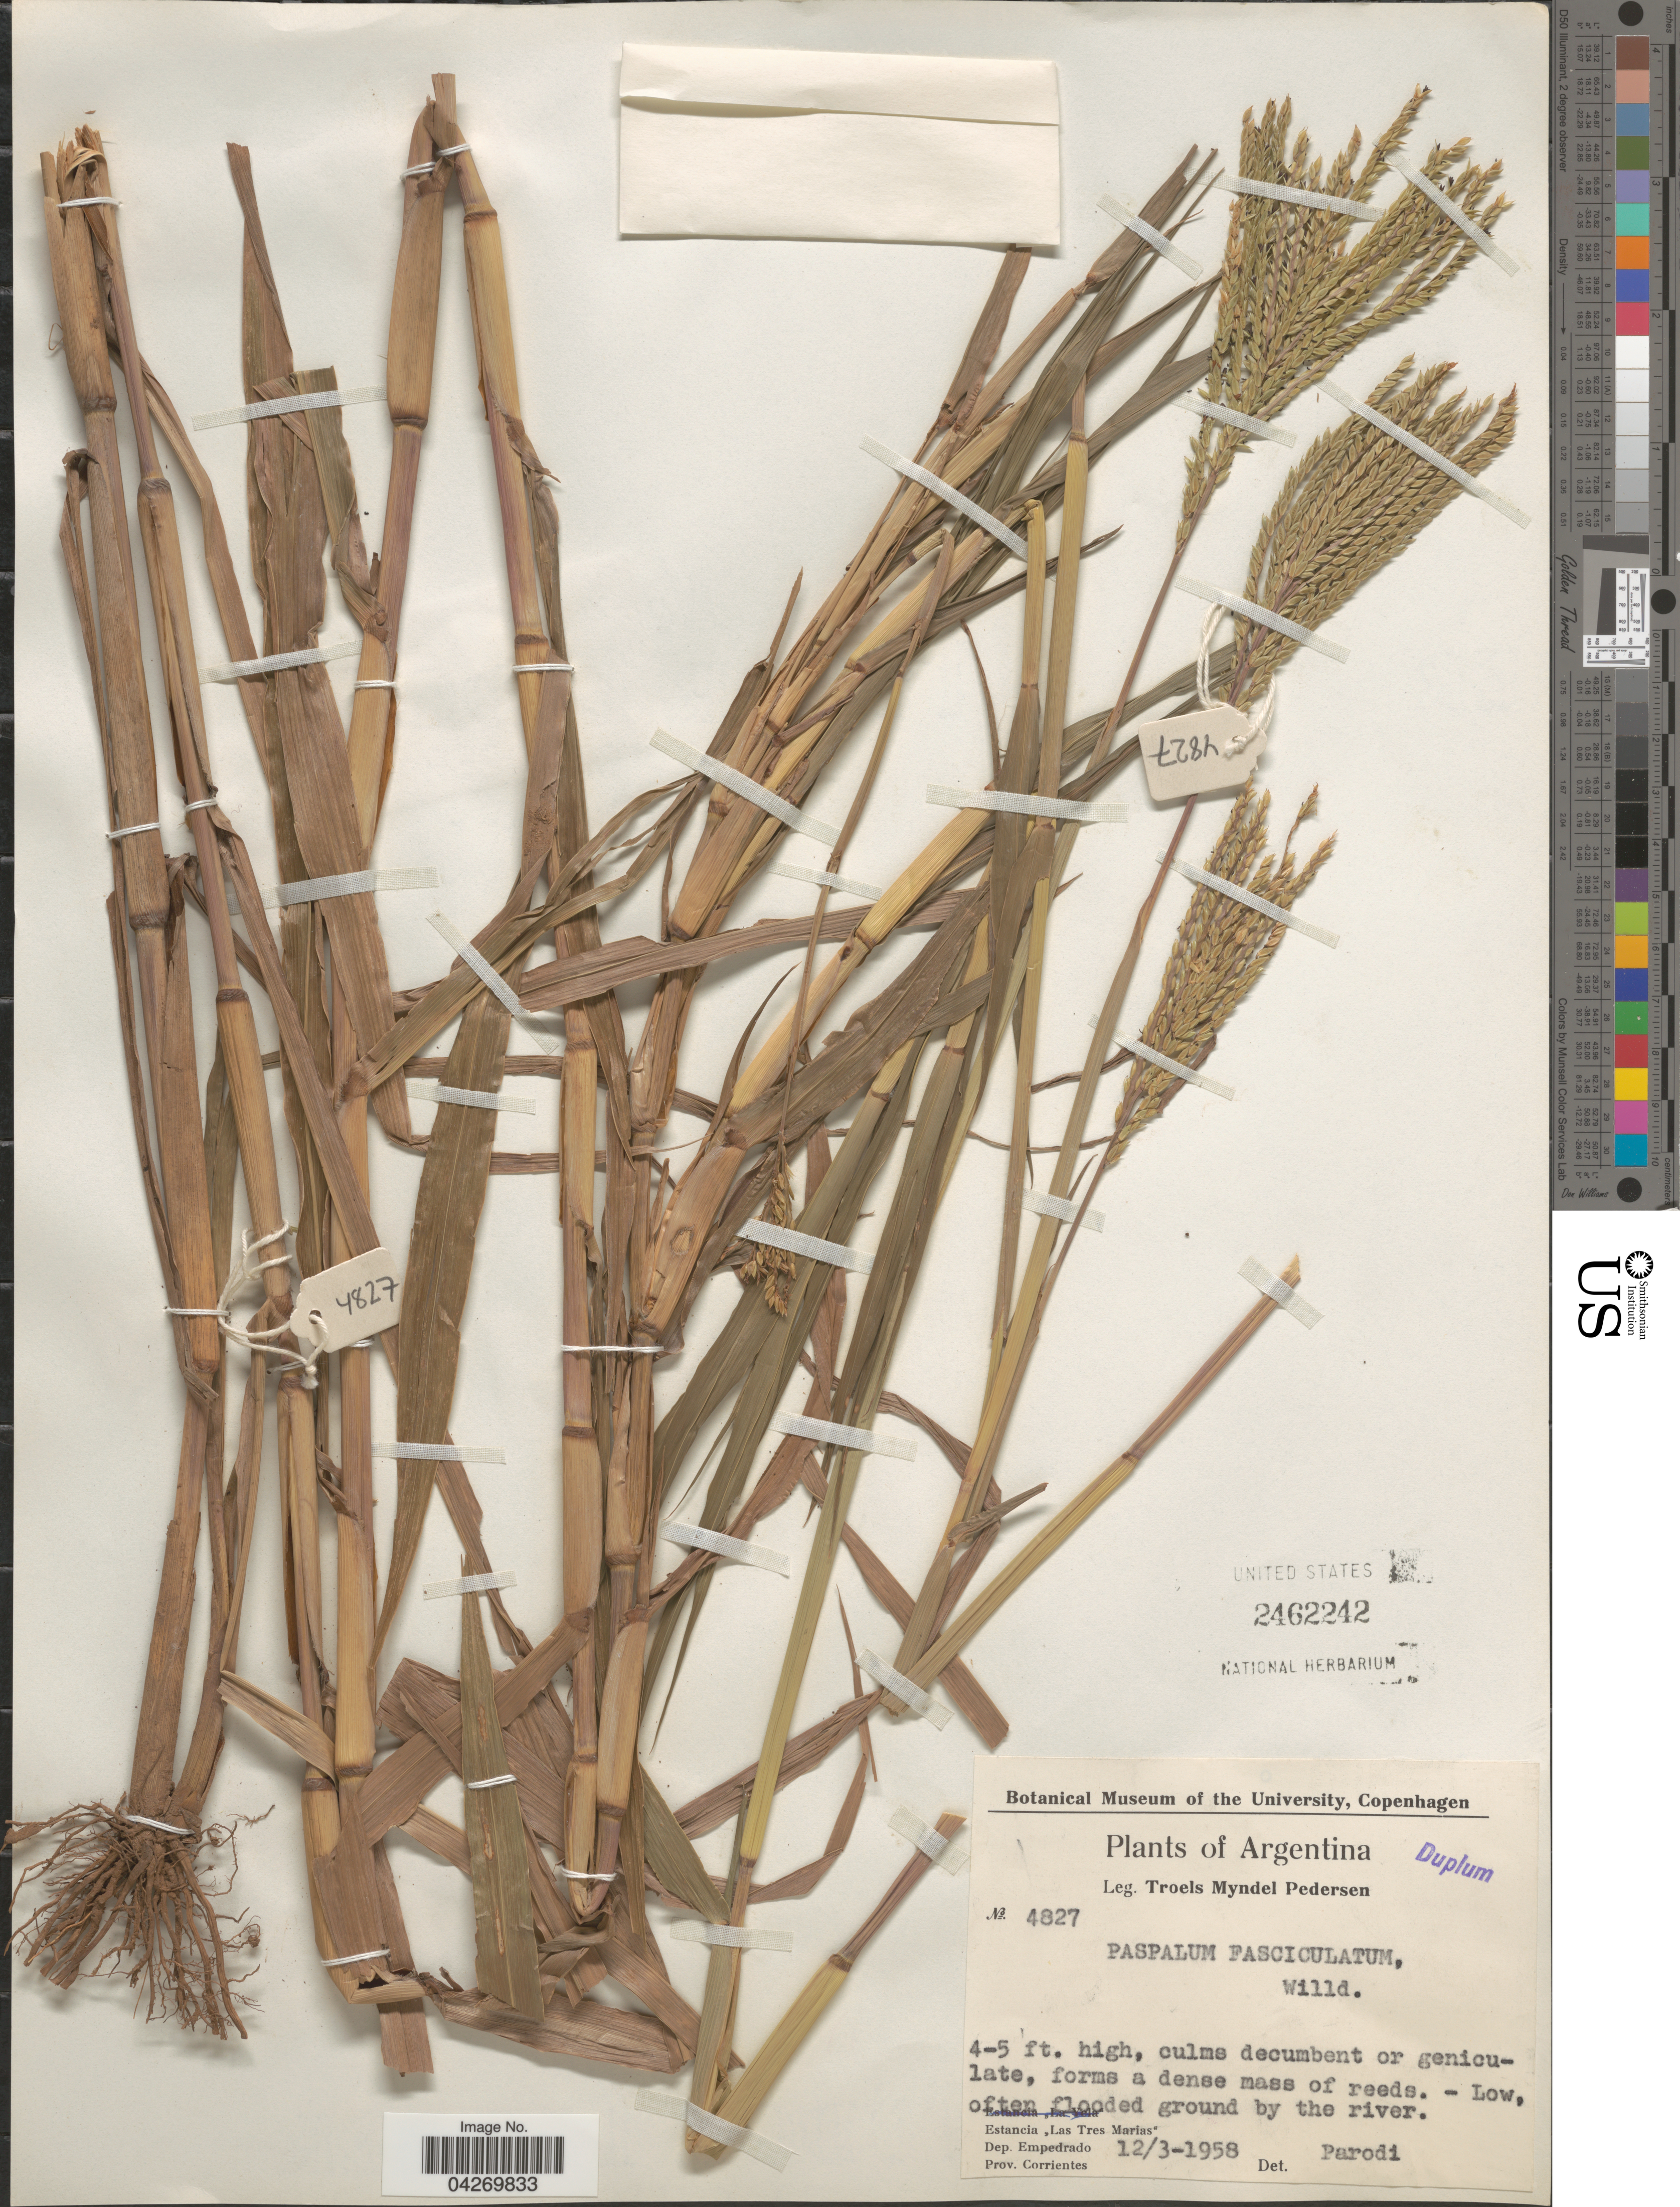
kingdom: Plantae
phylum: Tracheophyta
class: Liliopsida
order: Poales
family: Poaceae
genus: Paspalum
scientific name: Paspalum falcatum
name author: Nees ex Steud.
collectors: T. Pederson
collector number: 4827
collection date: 1958-03-12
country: Argentina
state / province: Corrientes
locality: Estancia "Las Tres Marias". Dep. Empedrado. Prov. Corrientes.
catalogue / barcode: US 2462242